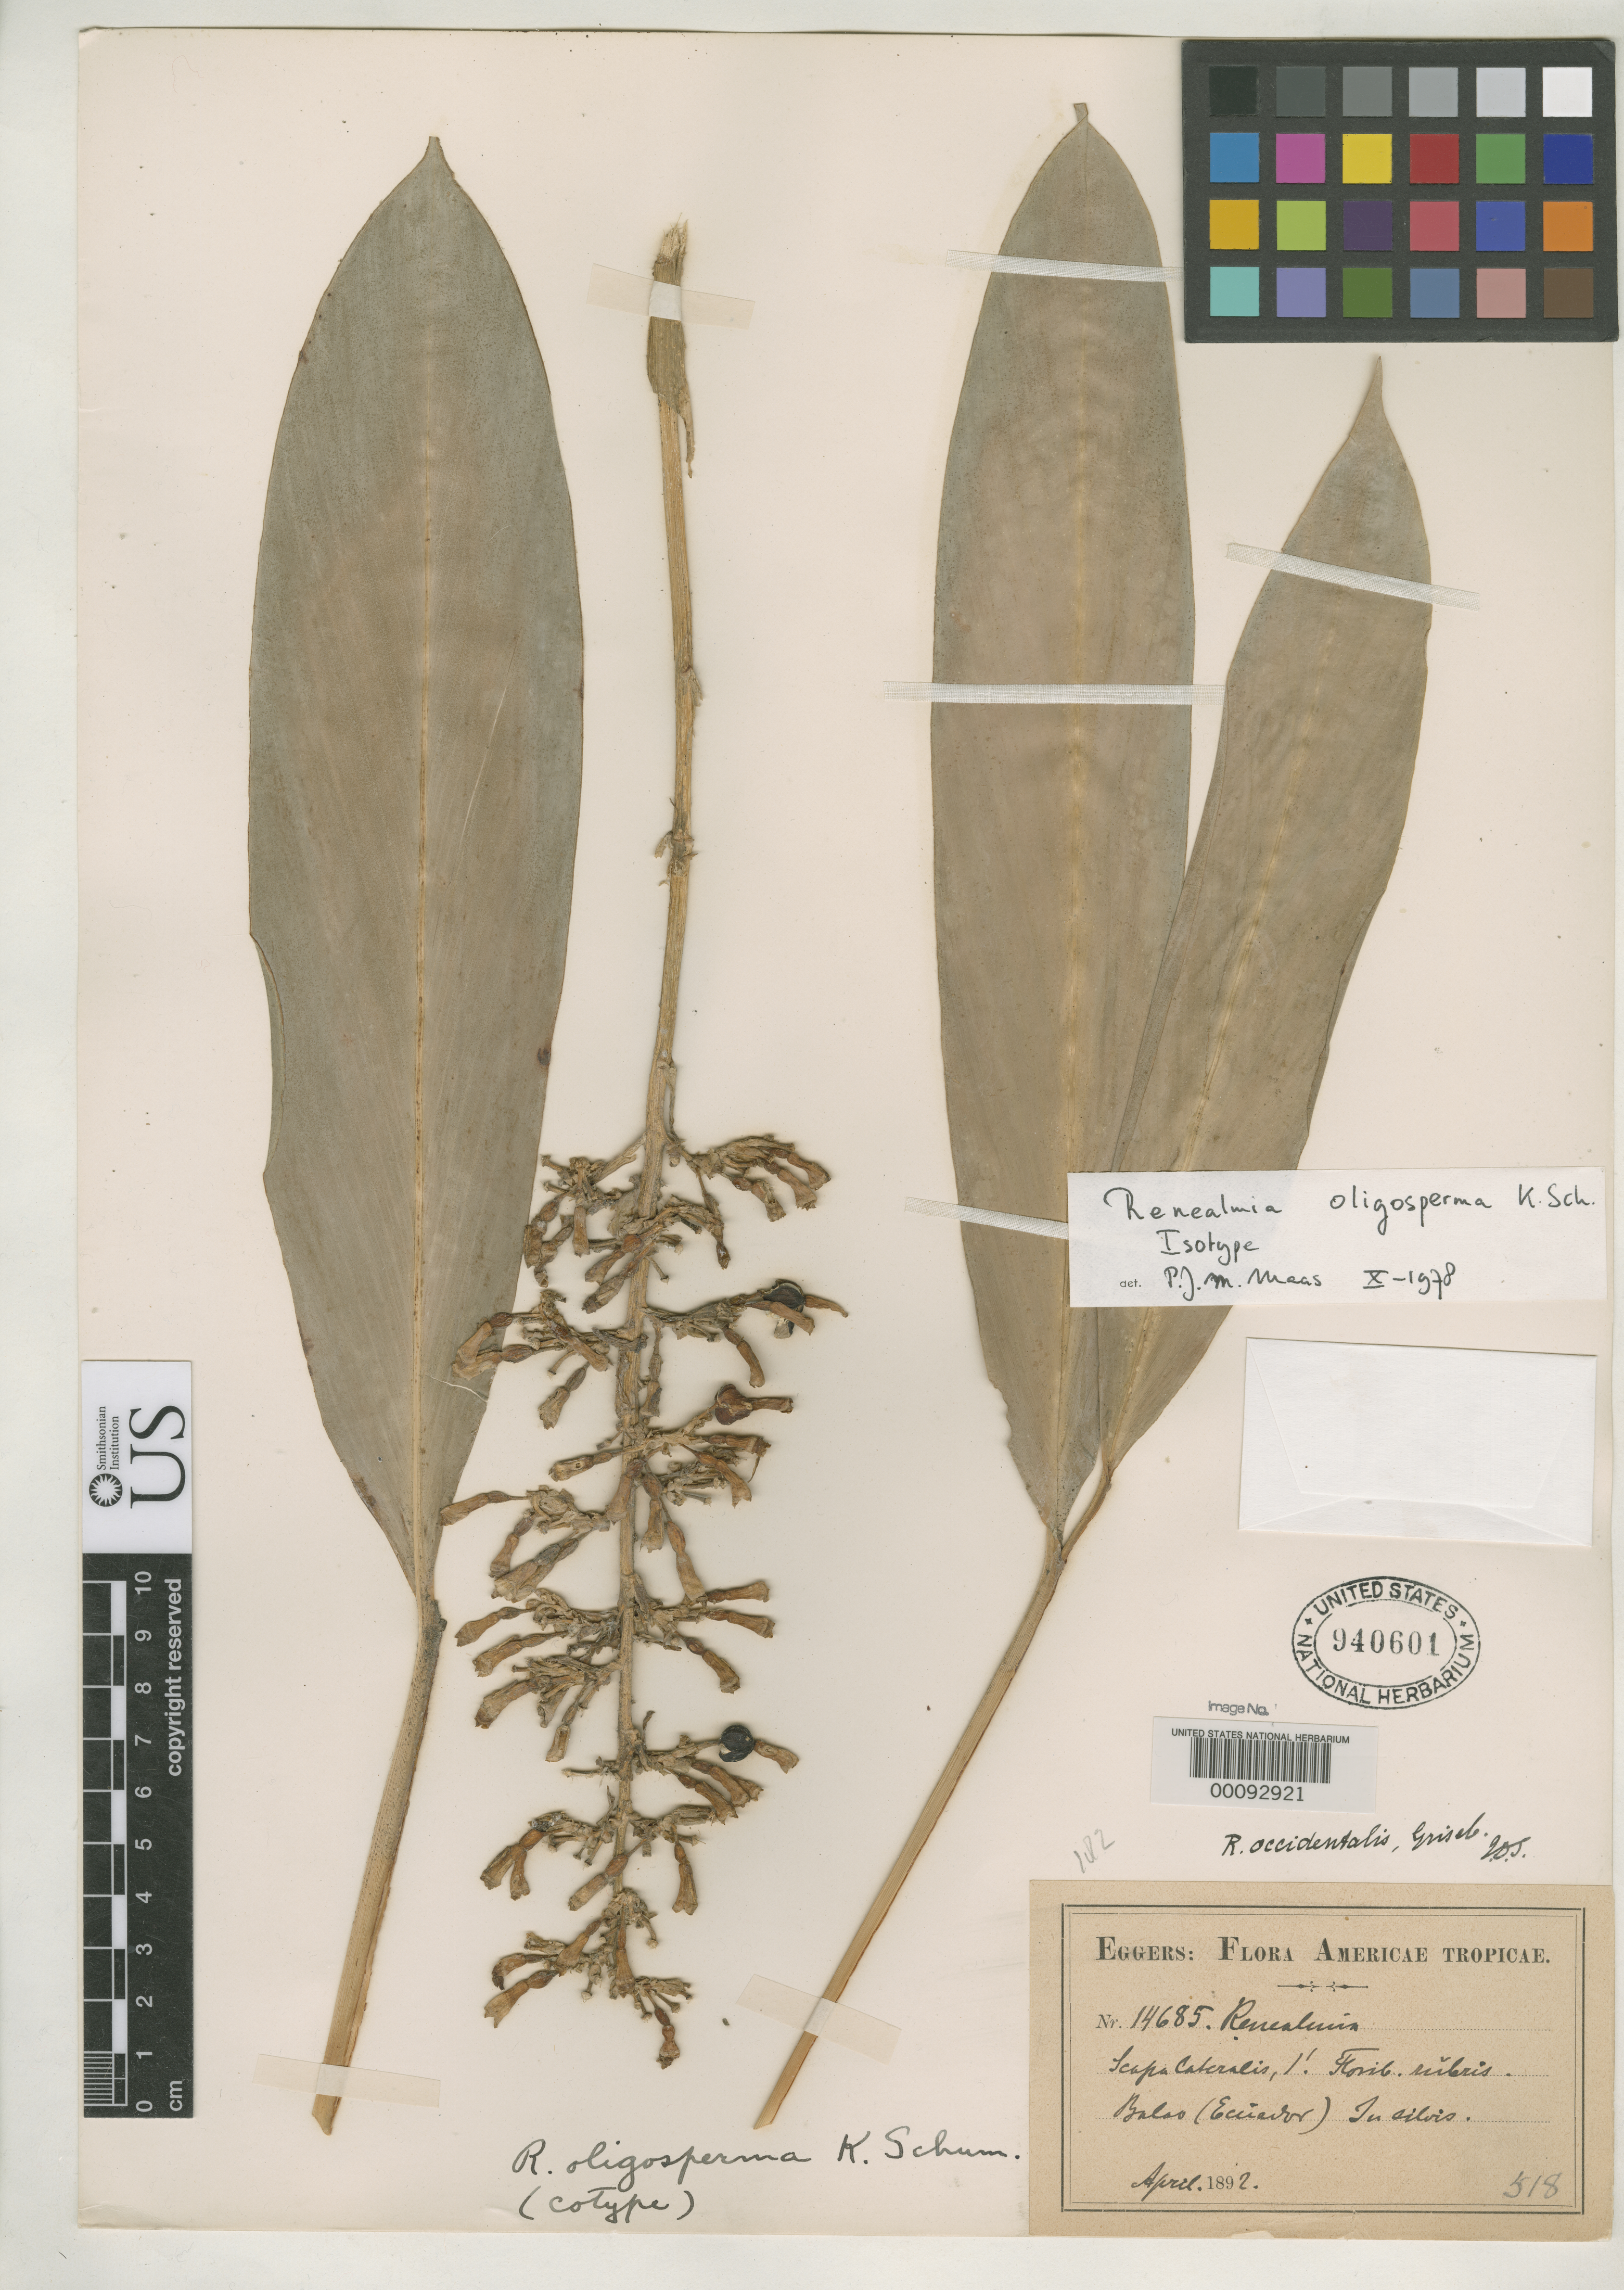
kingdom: Plantae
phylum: Tracheophyta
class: Liliopsida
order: Zingiberales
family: Zingiberaceae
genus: Renealmia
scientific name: Renealmia oligosperma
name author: K. Schum. in Engl.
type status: Isotype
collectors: H. F. A. von Eggers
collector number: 14685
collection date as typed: Apr 1892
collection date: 1892-04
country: Ecuador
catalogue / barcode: US 940601